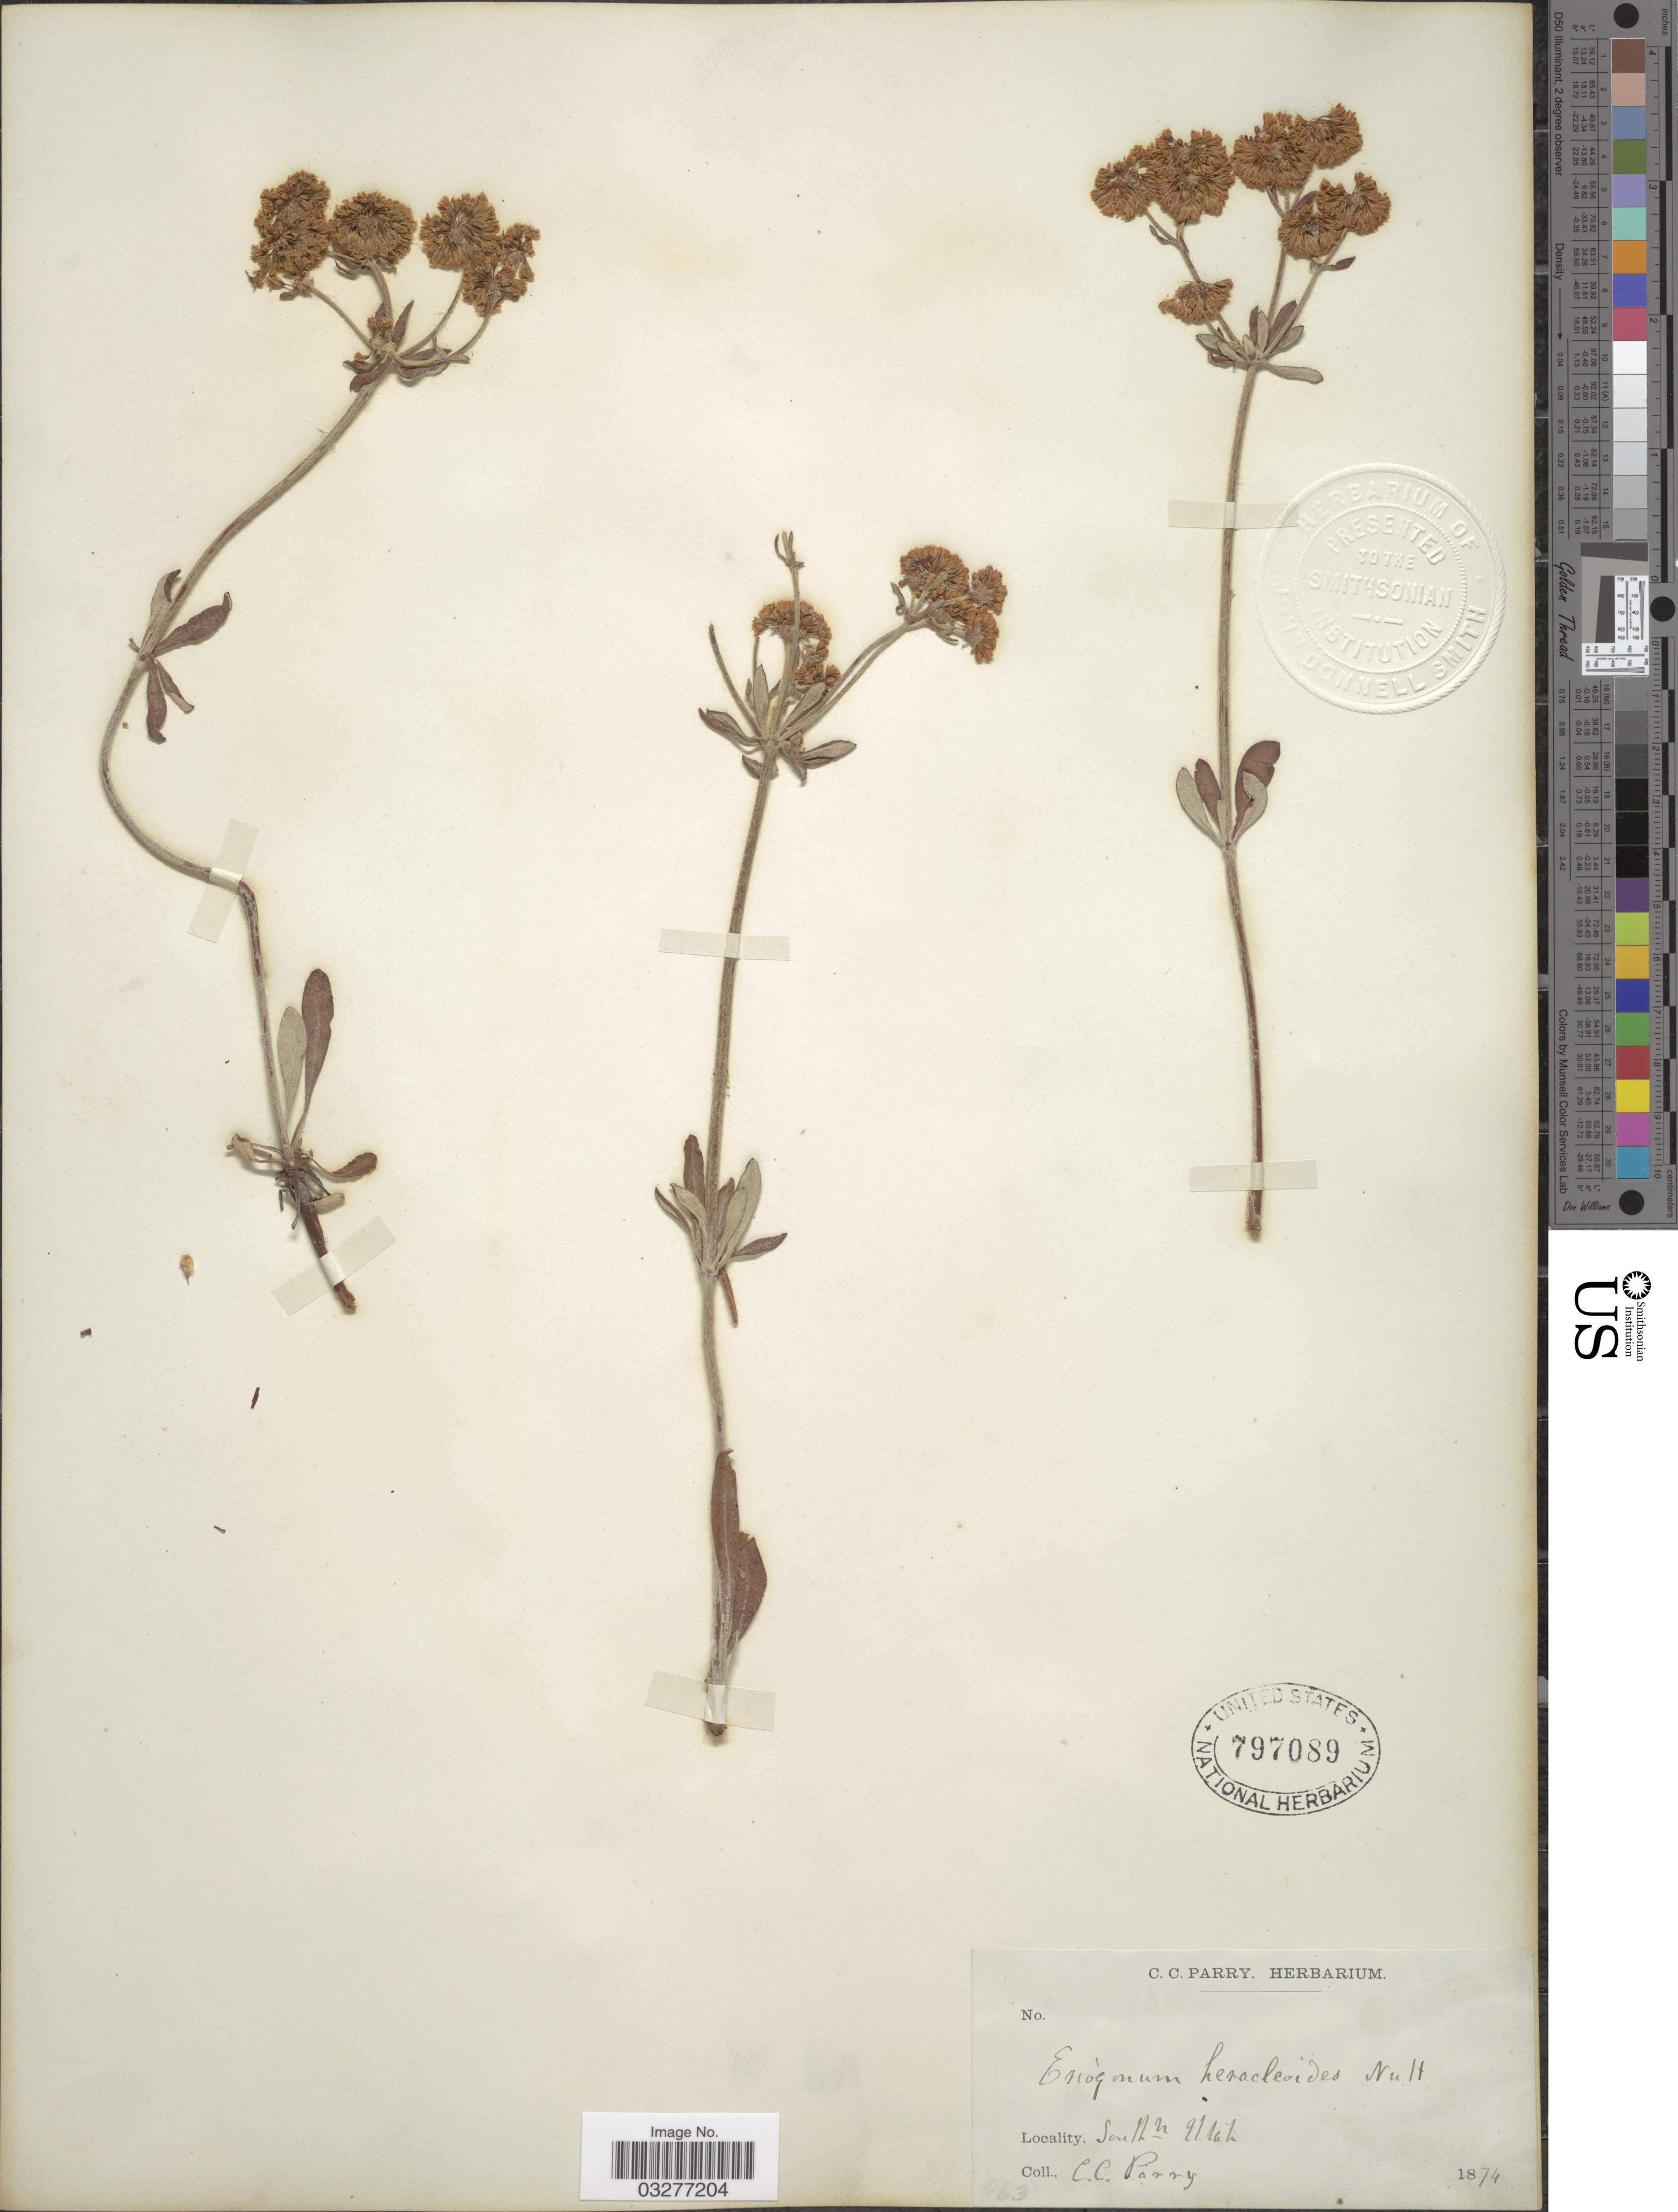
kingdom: Plantae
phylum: Tracheophyta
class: Magnoliopsida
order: Caryophyllales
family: Polygonaceae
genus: Eriogonum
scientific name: Eriogonum heracleoides var. heracleoides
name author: Nutt.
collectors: C. C. Parry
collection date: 1874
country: United States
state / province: Utah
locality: Southn Utah.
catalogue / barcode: US 797089